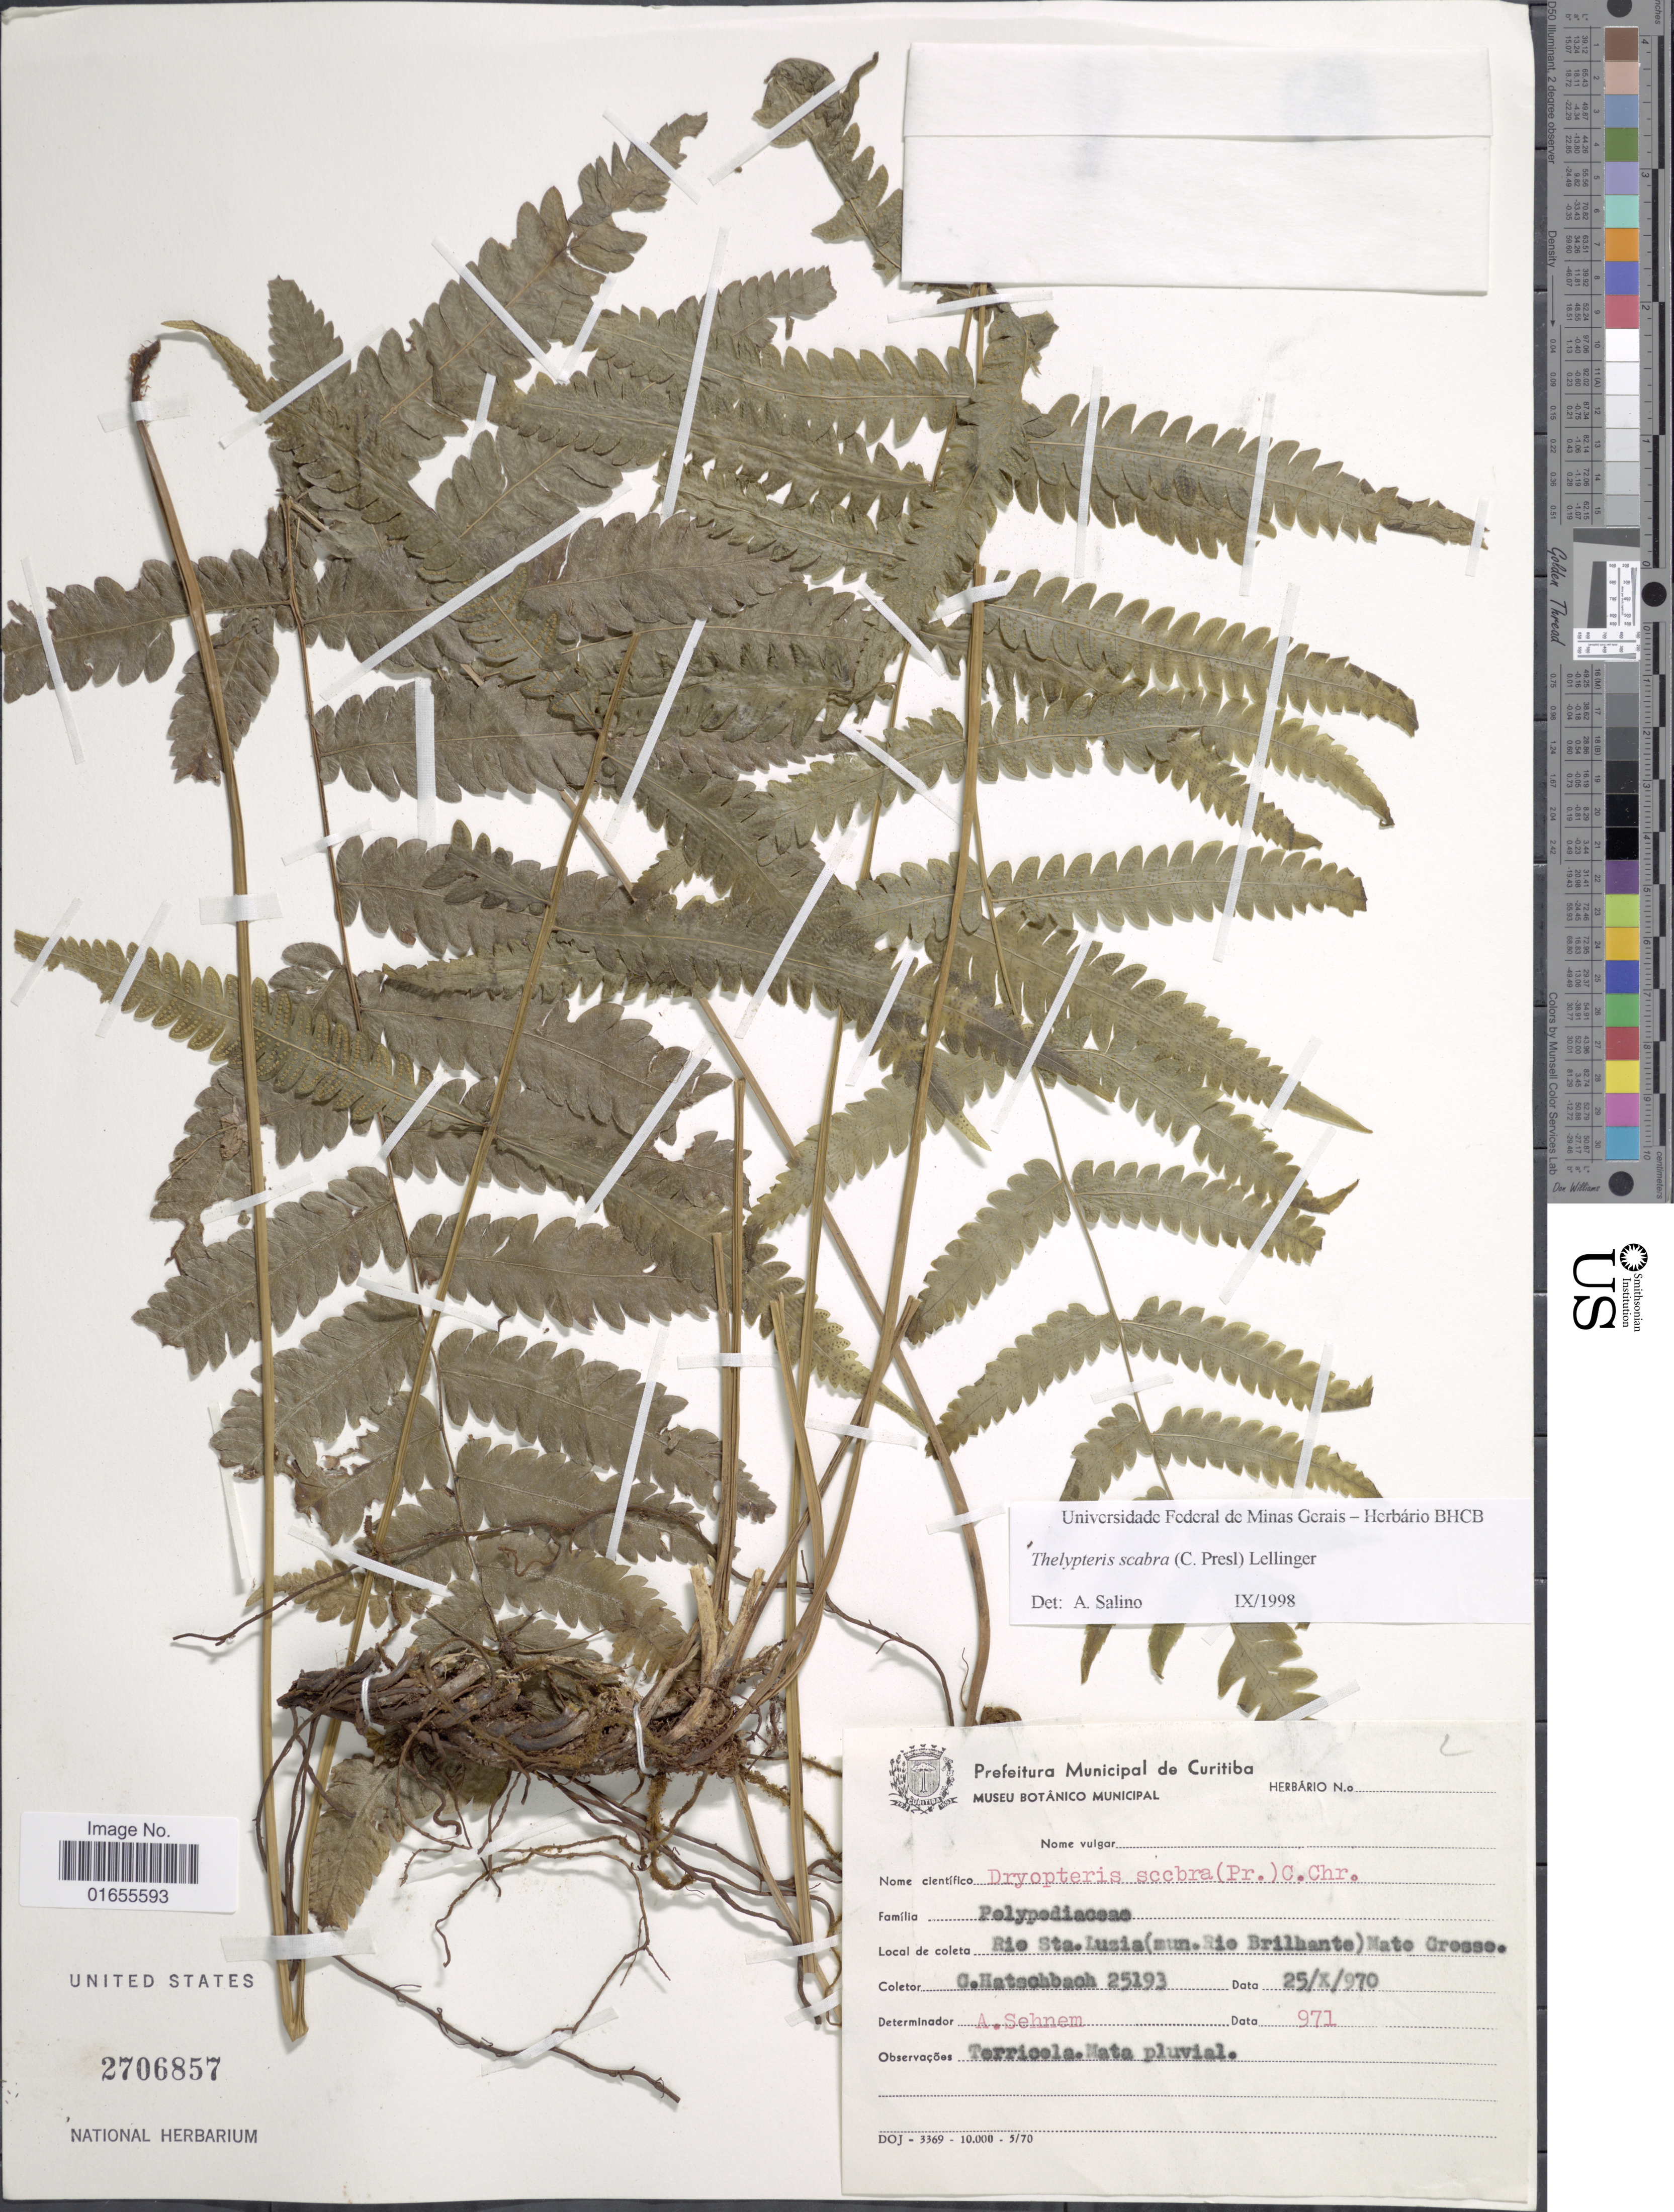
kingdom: Plantae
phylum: Tracheophyta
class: Polypodiopsida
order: Polypodiales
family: Thelypteridaceae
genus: Goniopteris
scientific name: Goniopteris scabra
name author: (C. Presl) Brade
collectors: C. Hatschbach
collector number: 25193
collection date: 1970-10-25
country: Brazil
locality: Rio Sta. Luzia (mun. Rio Brilhante) Mato Grosso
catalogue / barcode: US 2706857